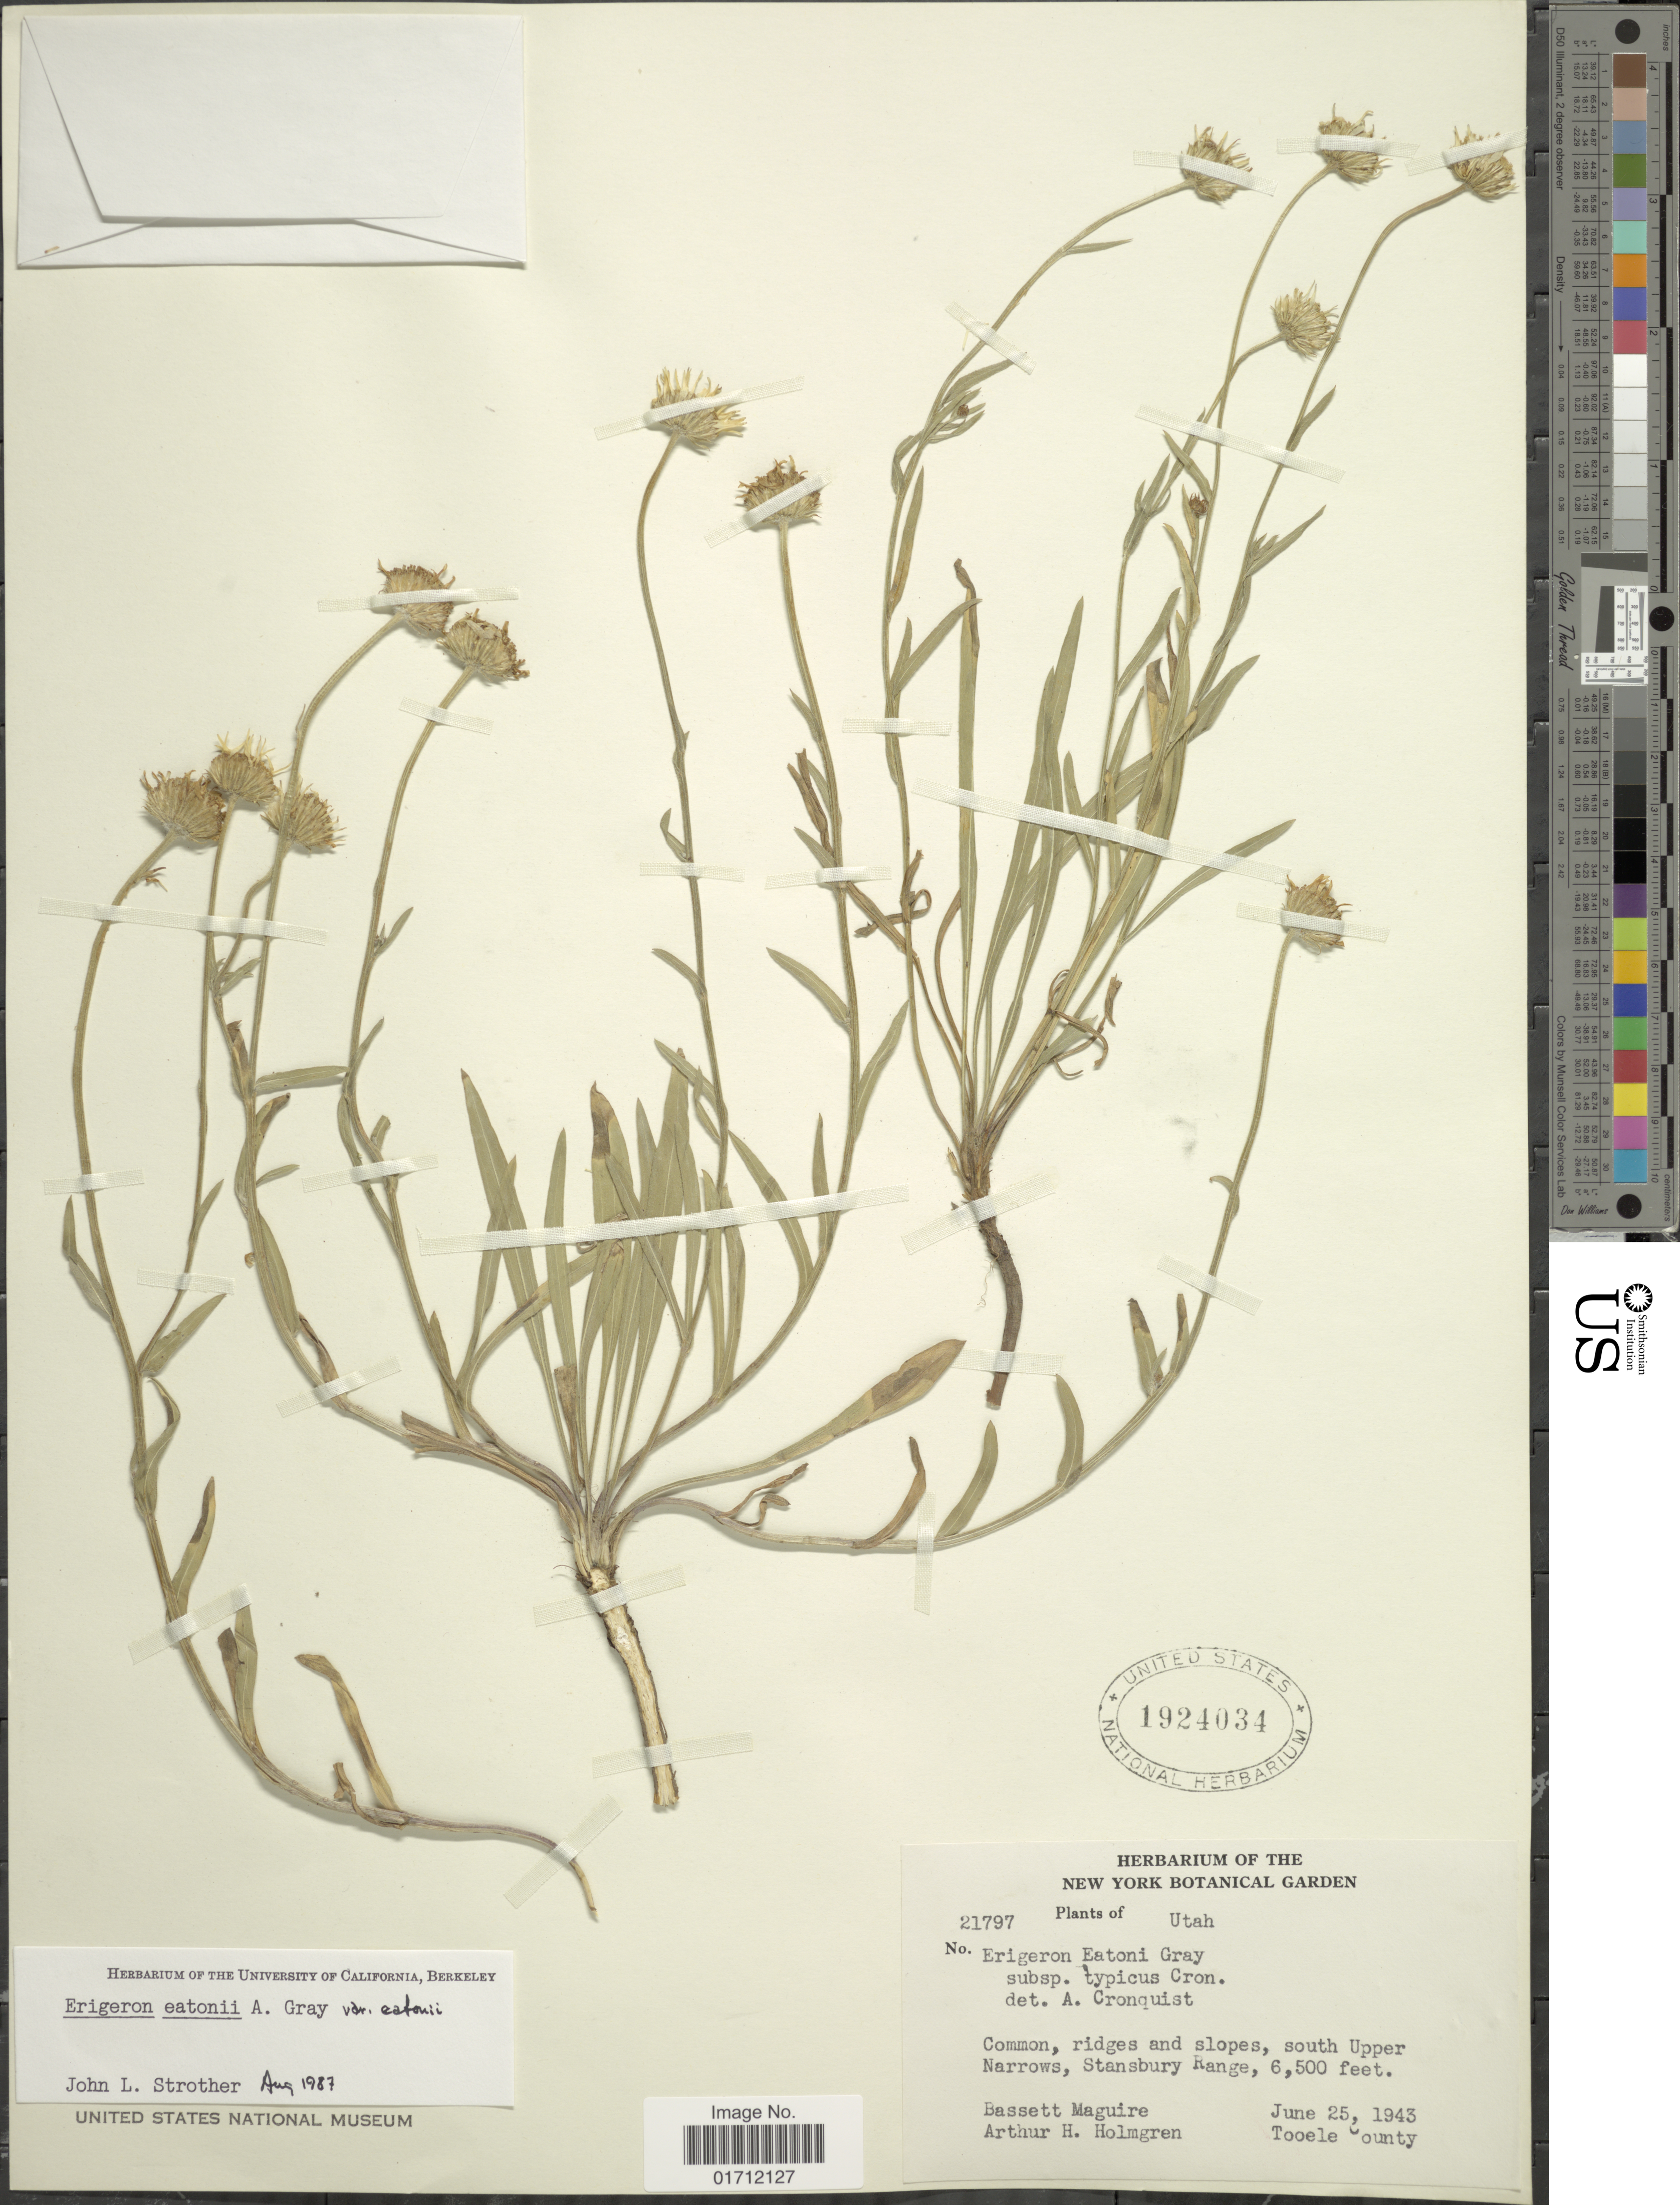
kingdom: Plantae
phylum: Tracheophyta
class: Magnoliopsida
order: Asterales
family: Asteraceae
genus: Erigeron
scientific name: Erigeron eatonii var. eatonii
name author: A. Gray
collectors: B. Maguire & A. H. Holmgren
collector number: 21797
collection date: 1943-06-25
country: United States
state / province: Utah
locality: South Upper Narrows, Stansbury Range.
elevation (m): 1981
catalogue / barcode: US 1924034